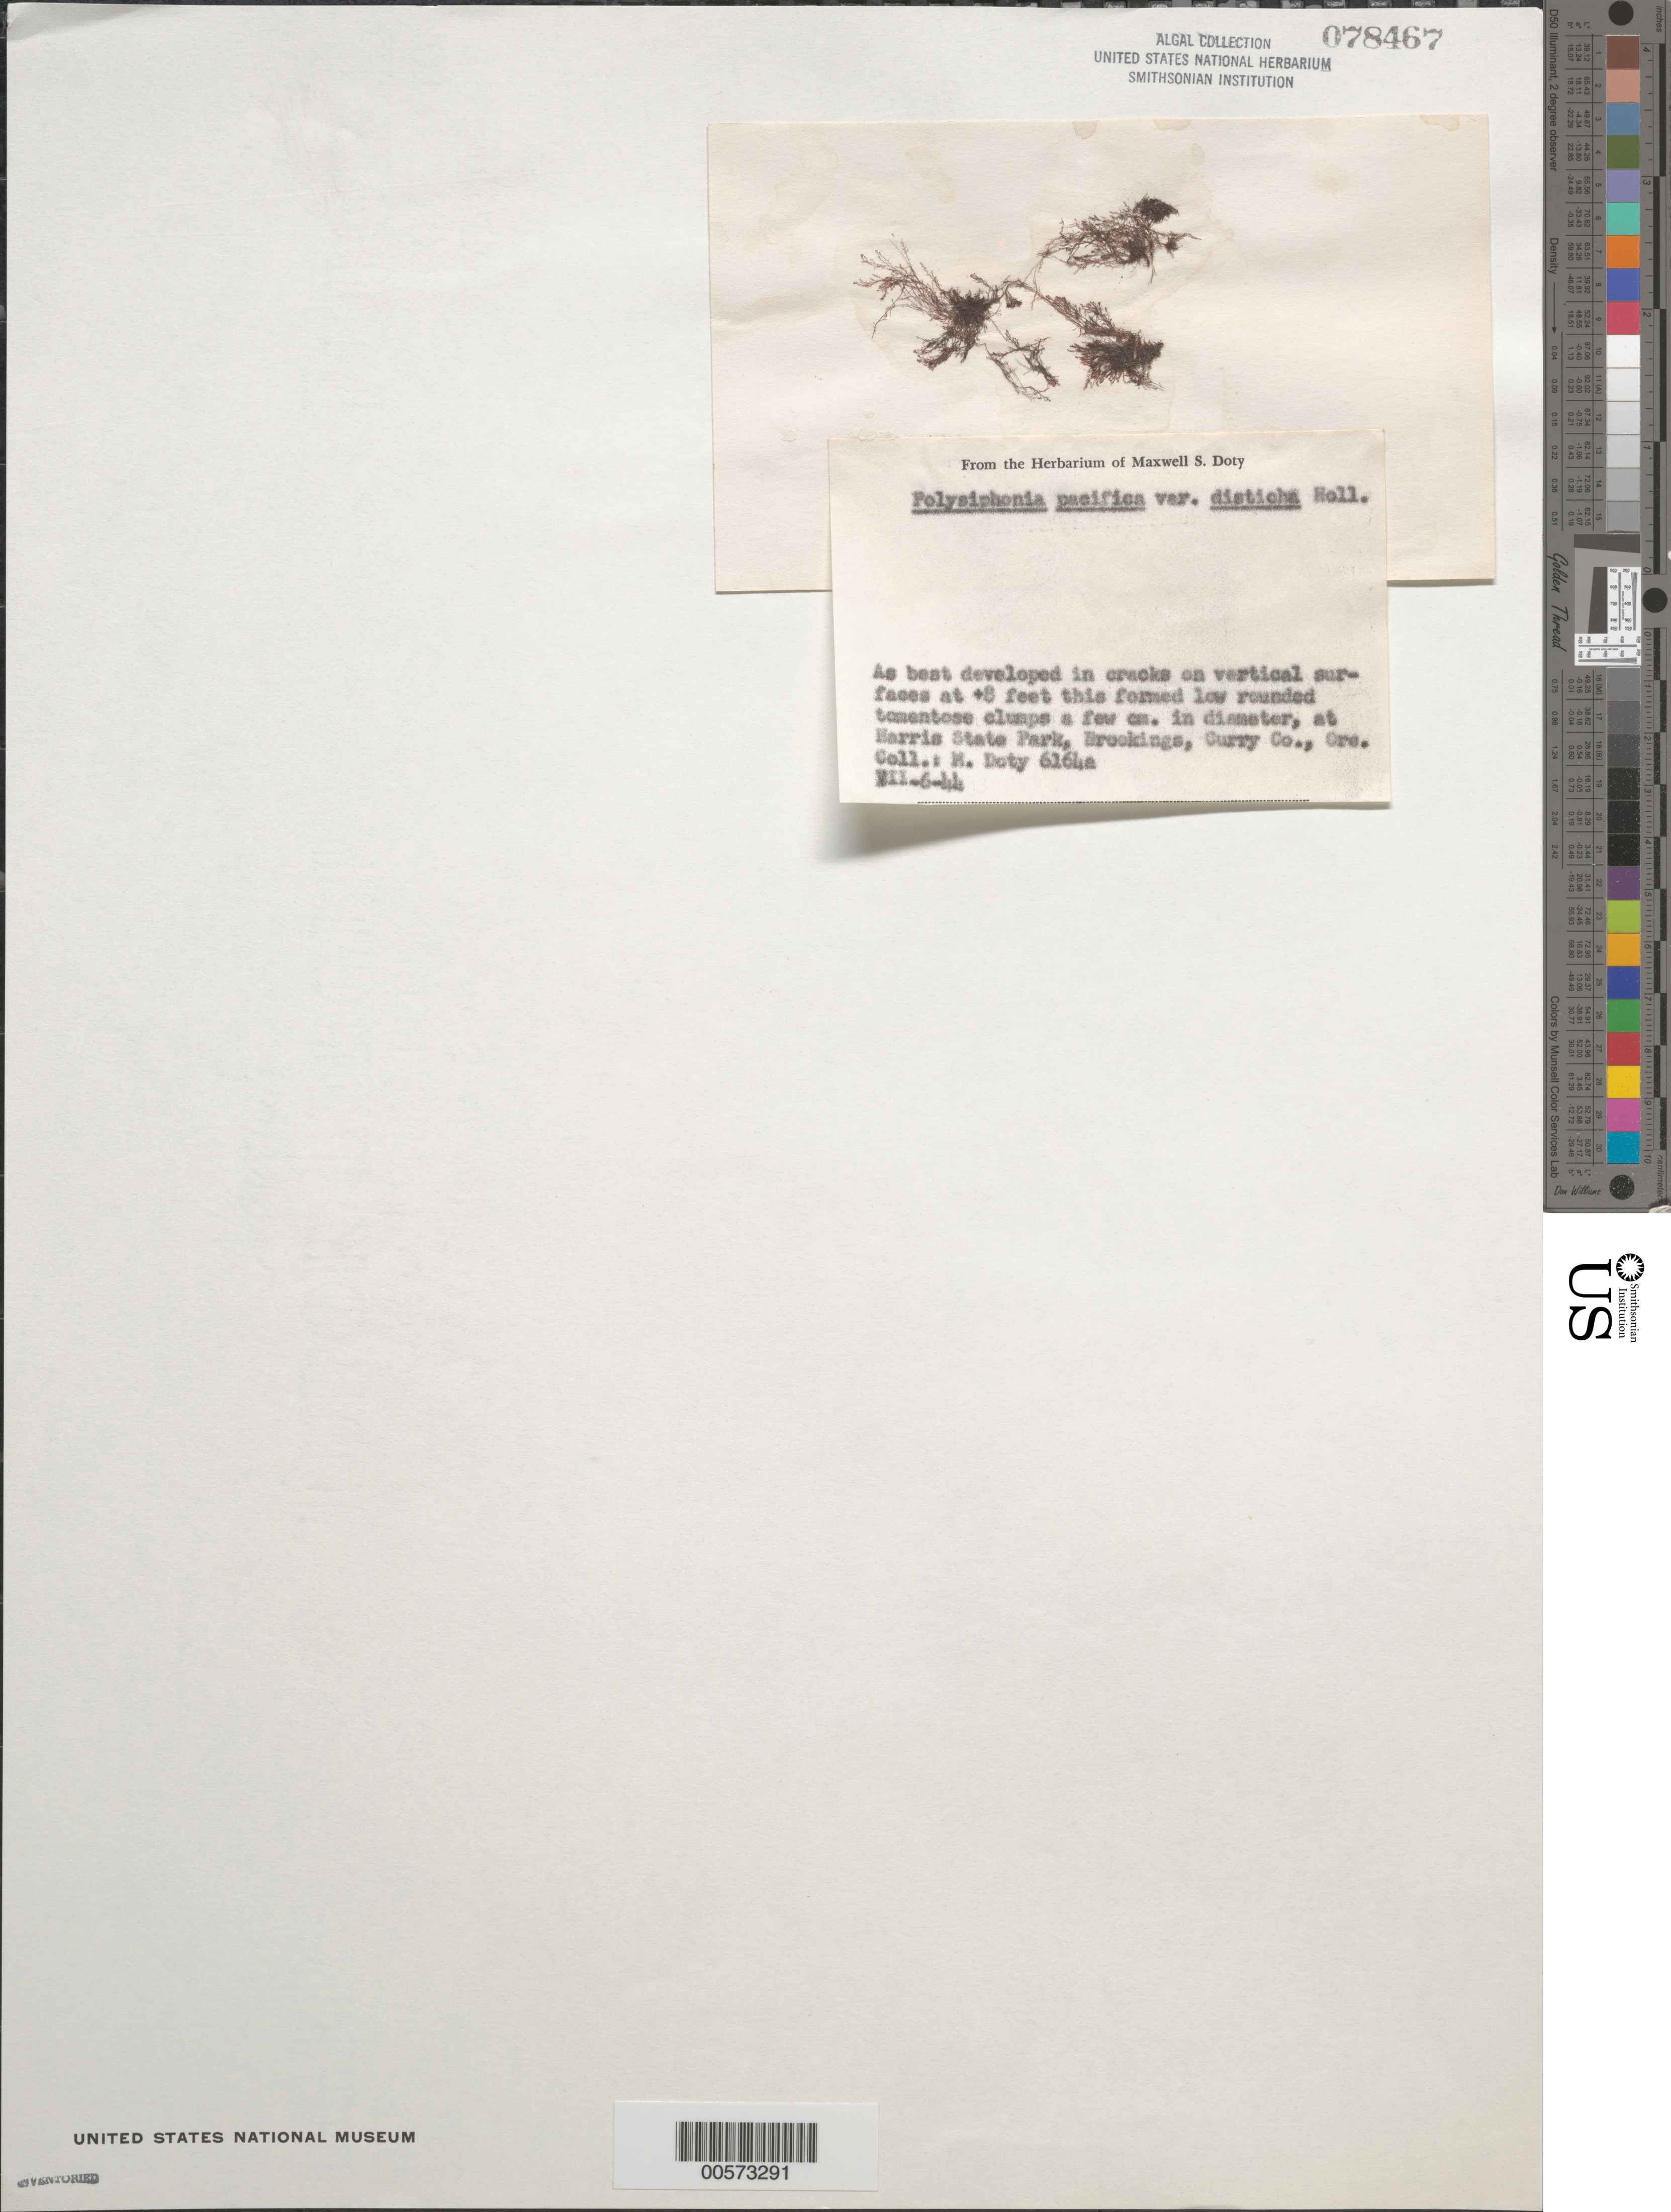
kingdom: Plantae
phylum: Rhodophyta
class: Florideophyceae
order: Ceramiales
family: Rhodomelaceae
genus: Polysiphonia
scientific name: Polysiphonia pacifica var. disticha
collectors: M. S. Doty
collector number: MSD 6164a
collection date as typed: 06 Jul 1944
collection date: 1944-07-06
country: United States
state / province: Oregon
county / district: Curry County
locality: Harris State Park, Brookings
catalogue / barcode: US 78467